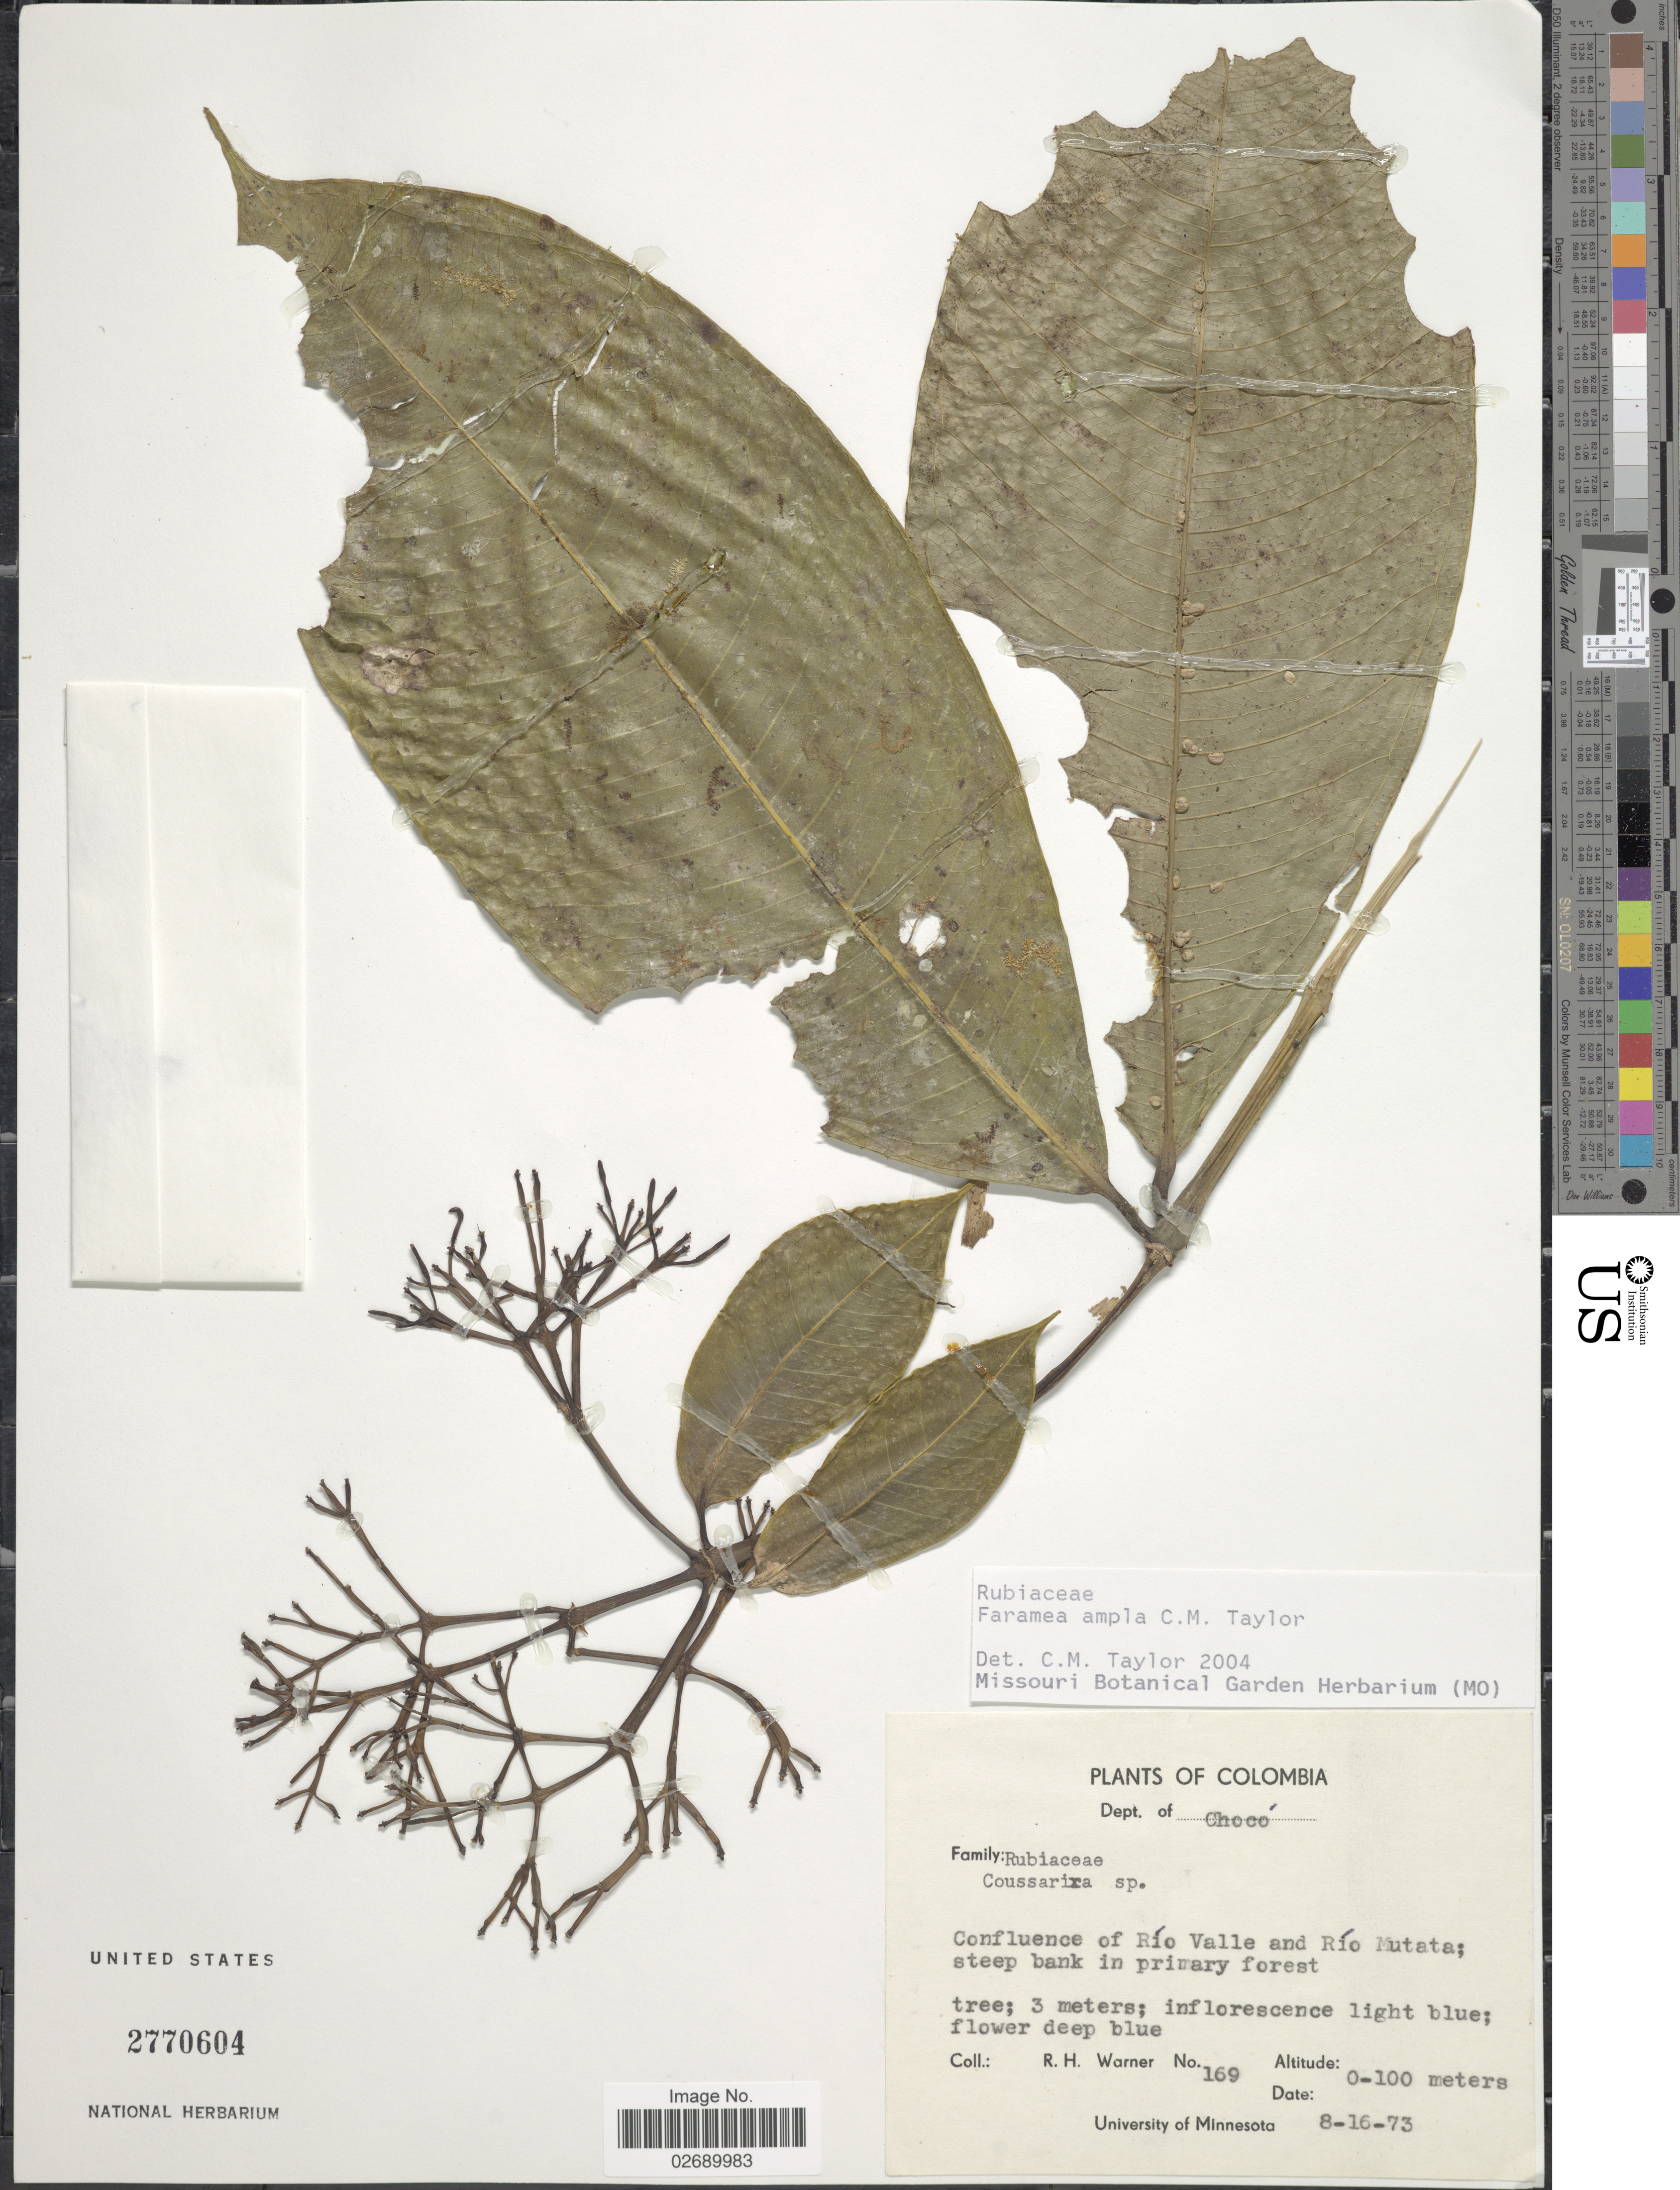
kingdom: Plantae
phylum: Tracheophyta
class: Magnoliopsida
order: Gentianales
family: Rubiaceae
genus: Faramea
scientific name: Faramea ampla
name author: C.M. Taylor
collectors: R. H. Warner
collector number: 169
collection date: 1973-08-16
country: Colombia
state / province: Chocó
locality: Confluence of Rio Valle and Rio Mutata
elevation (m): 0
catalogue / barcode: US 2770604